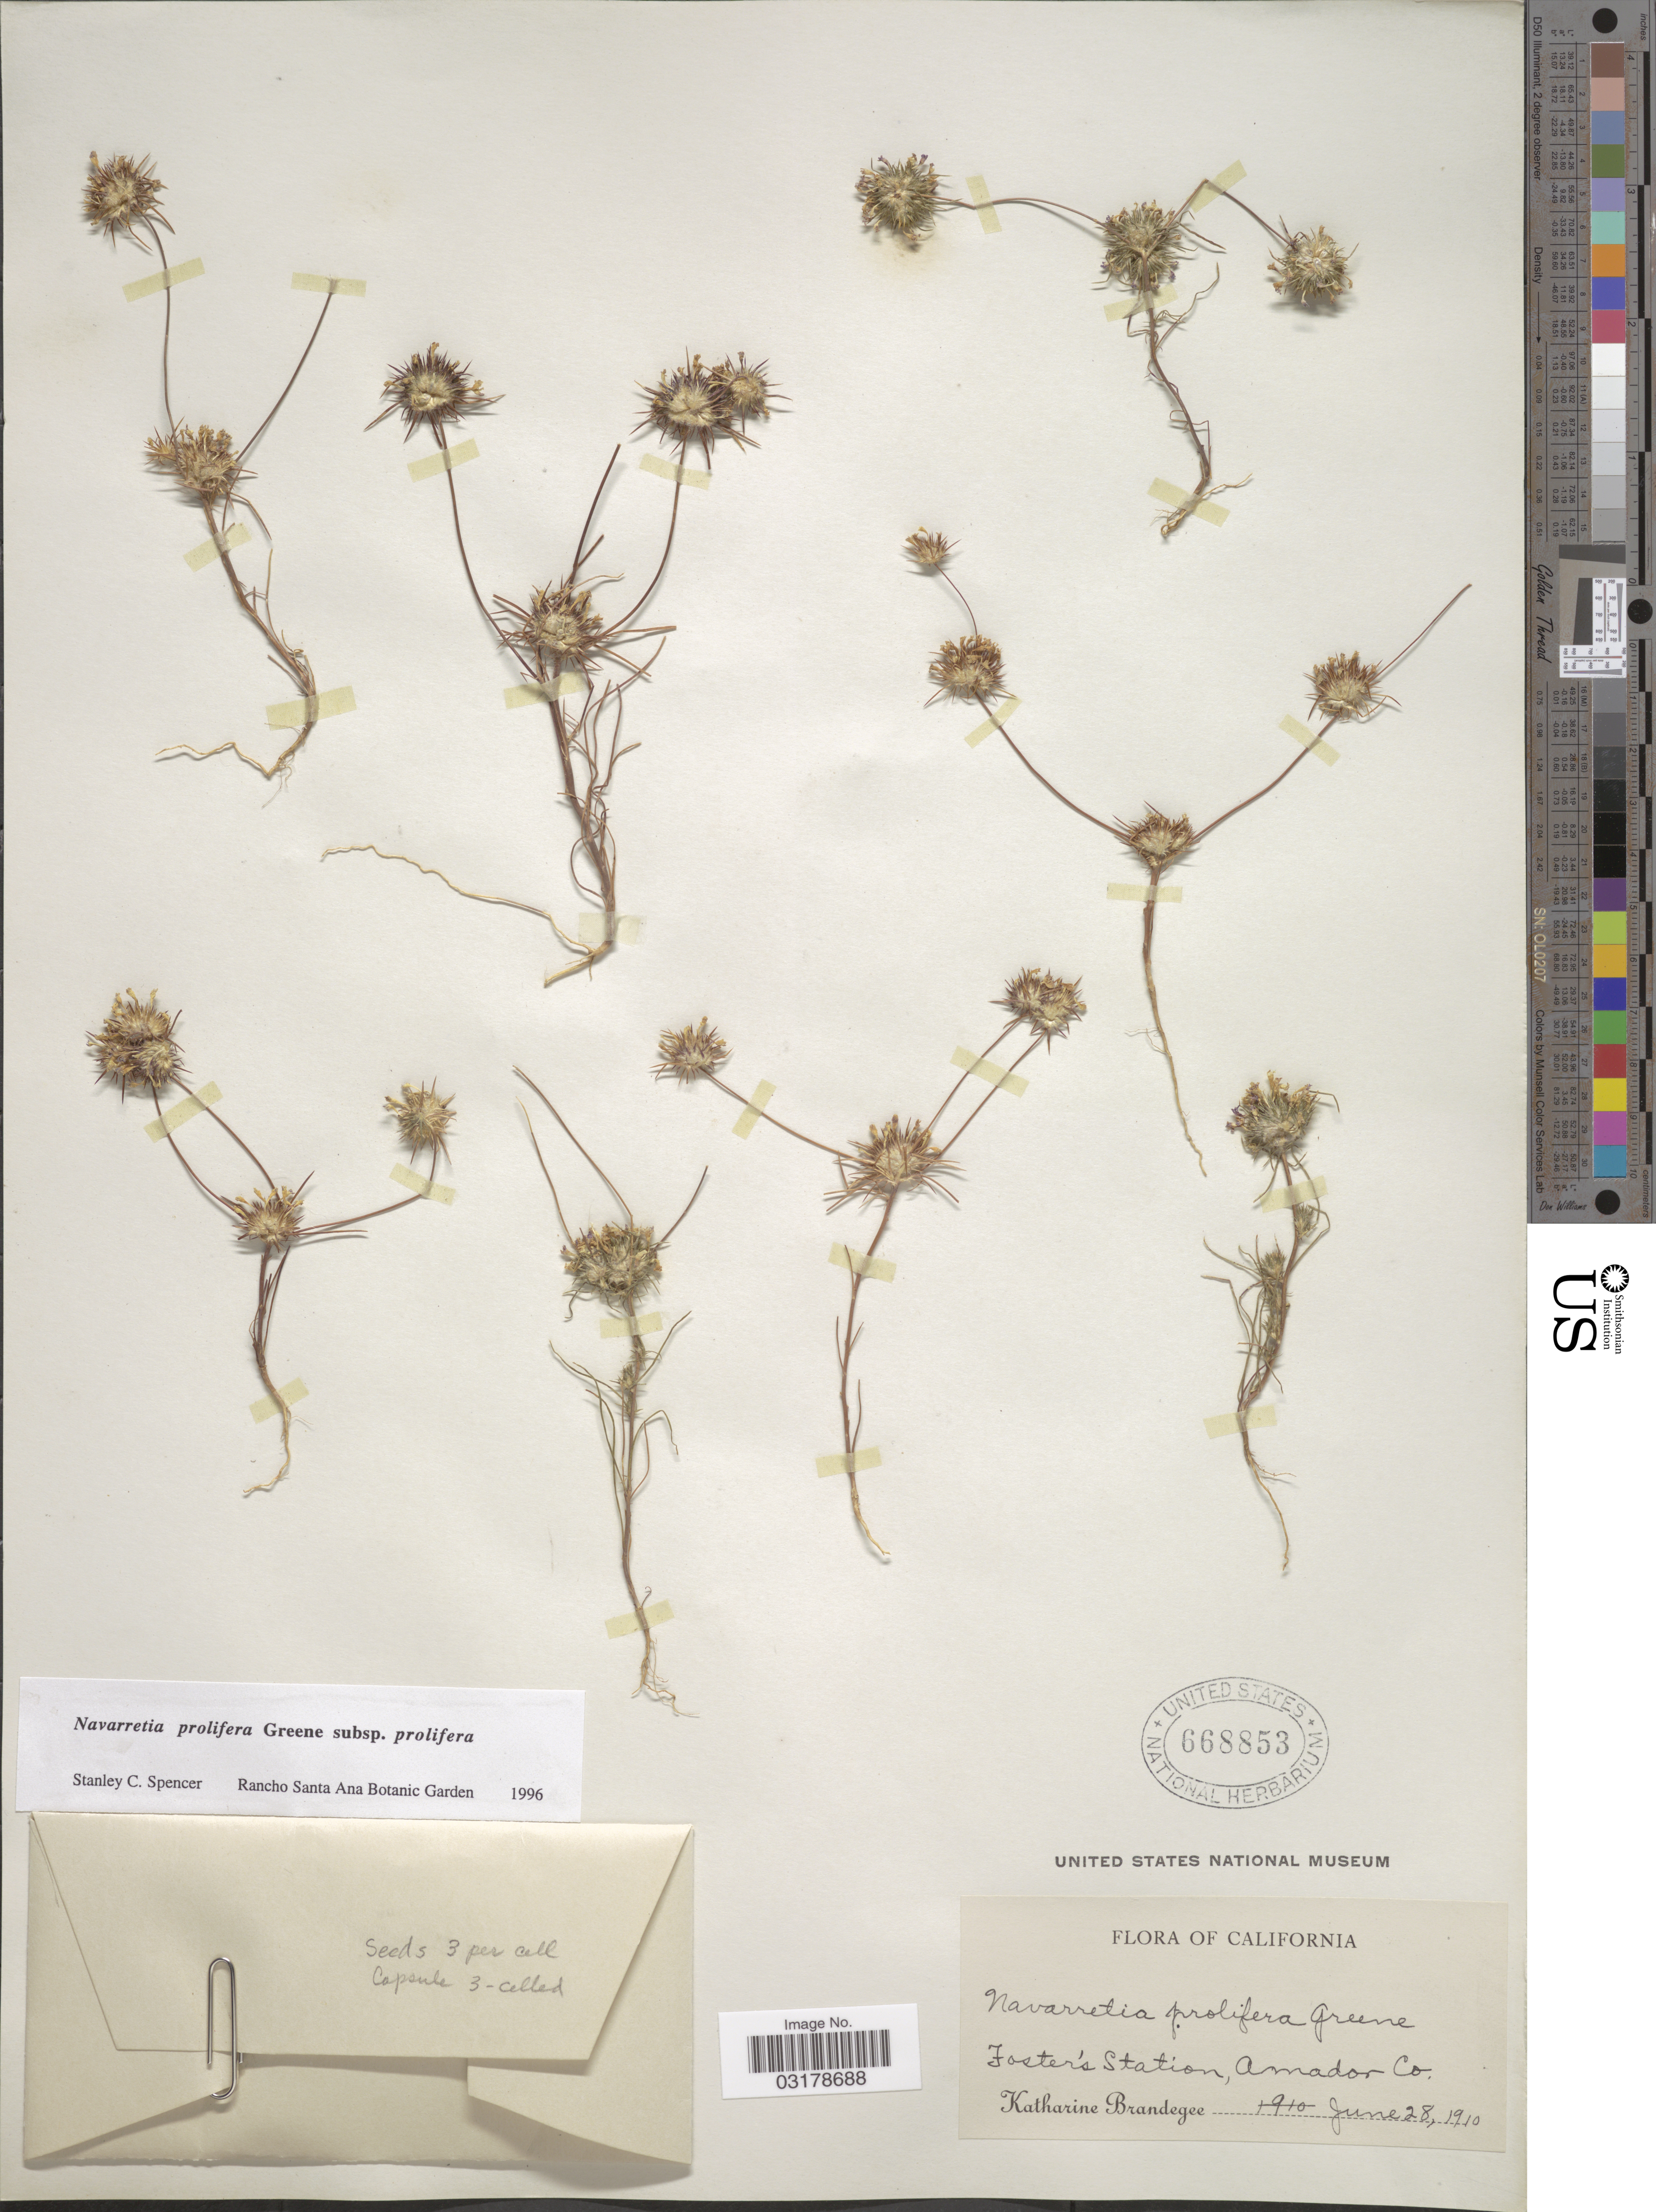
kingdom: Plantae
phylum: Tracheophyta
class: Magnoliopsida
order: Ericales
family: Polemoniaceae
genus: Navarretia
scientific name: Navarretia prolifera subsp. prolifera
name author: Greene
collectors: M. K. Brandegee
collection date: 1910-06-28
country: United States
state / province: California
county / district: Amador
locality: Foster's Station, Amador Co.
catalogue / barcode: US 668853